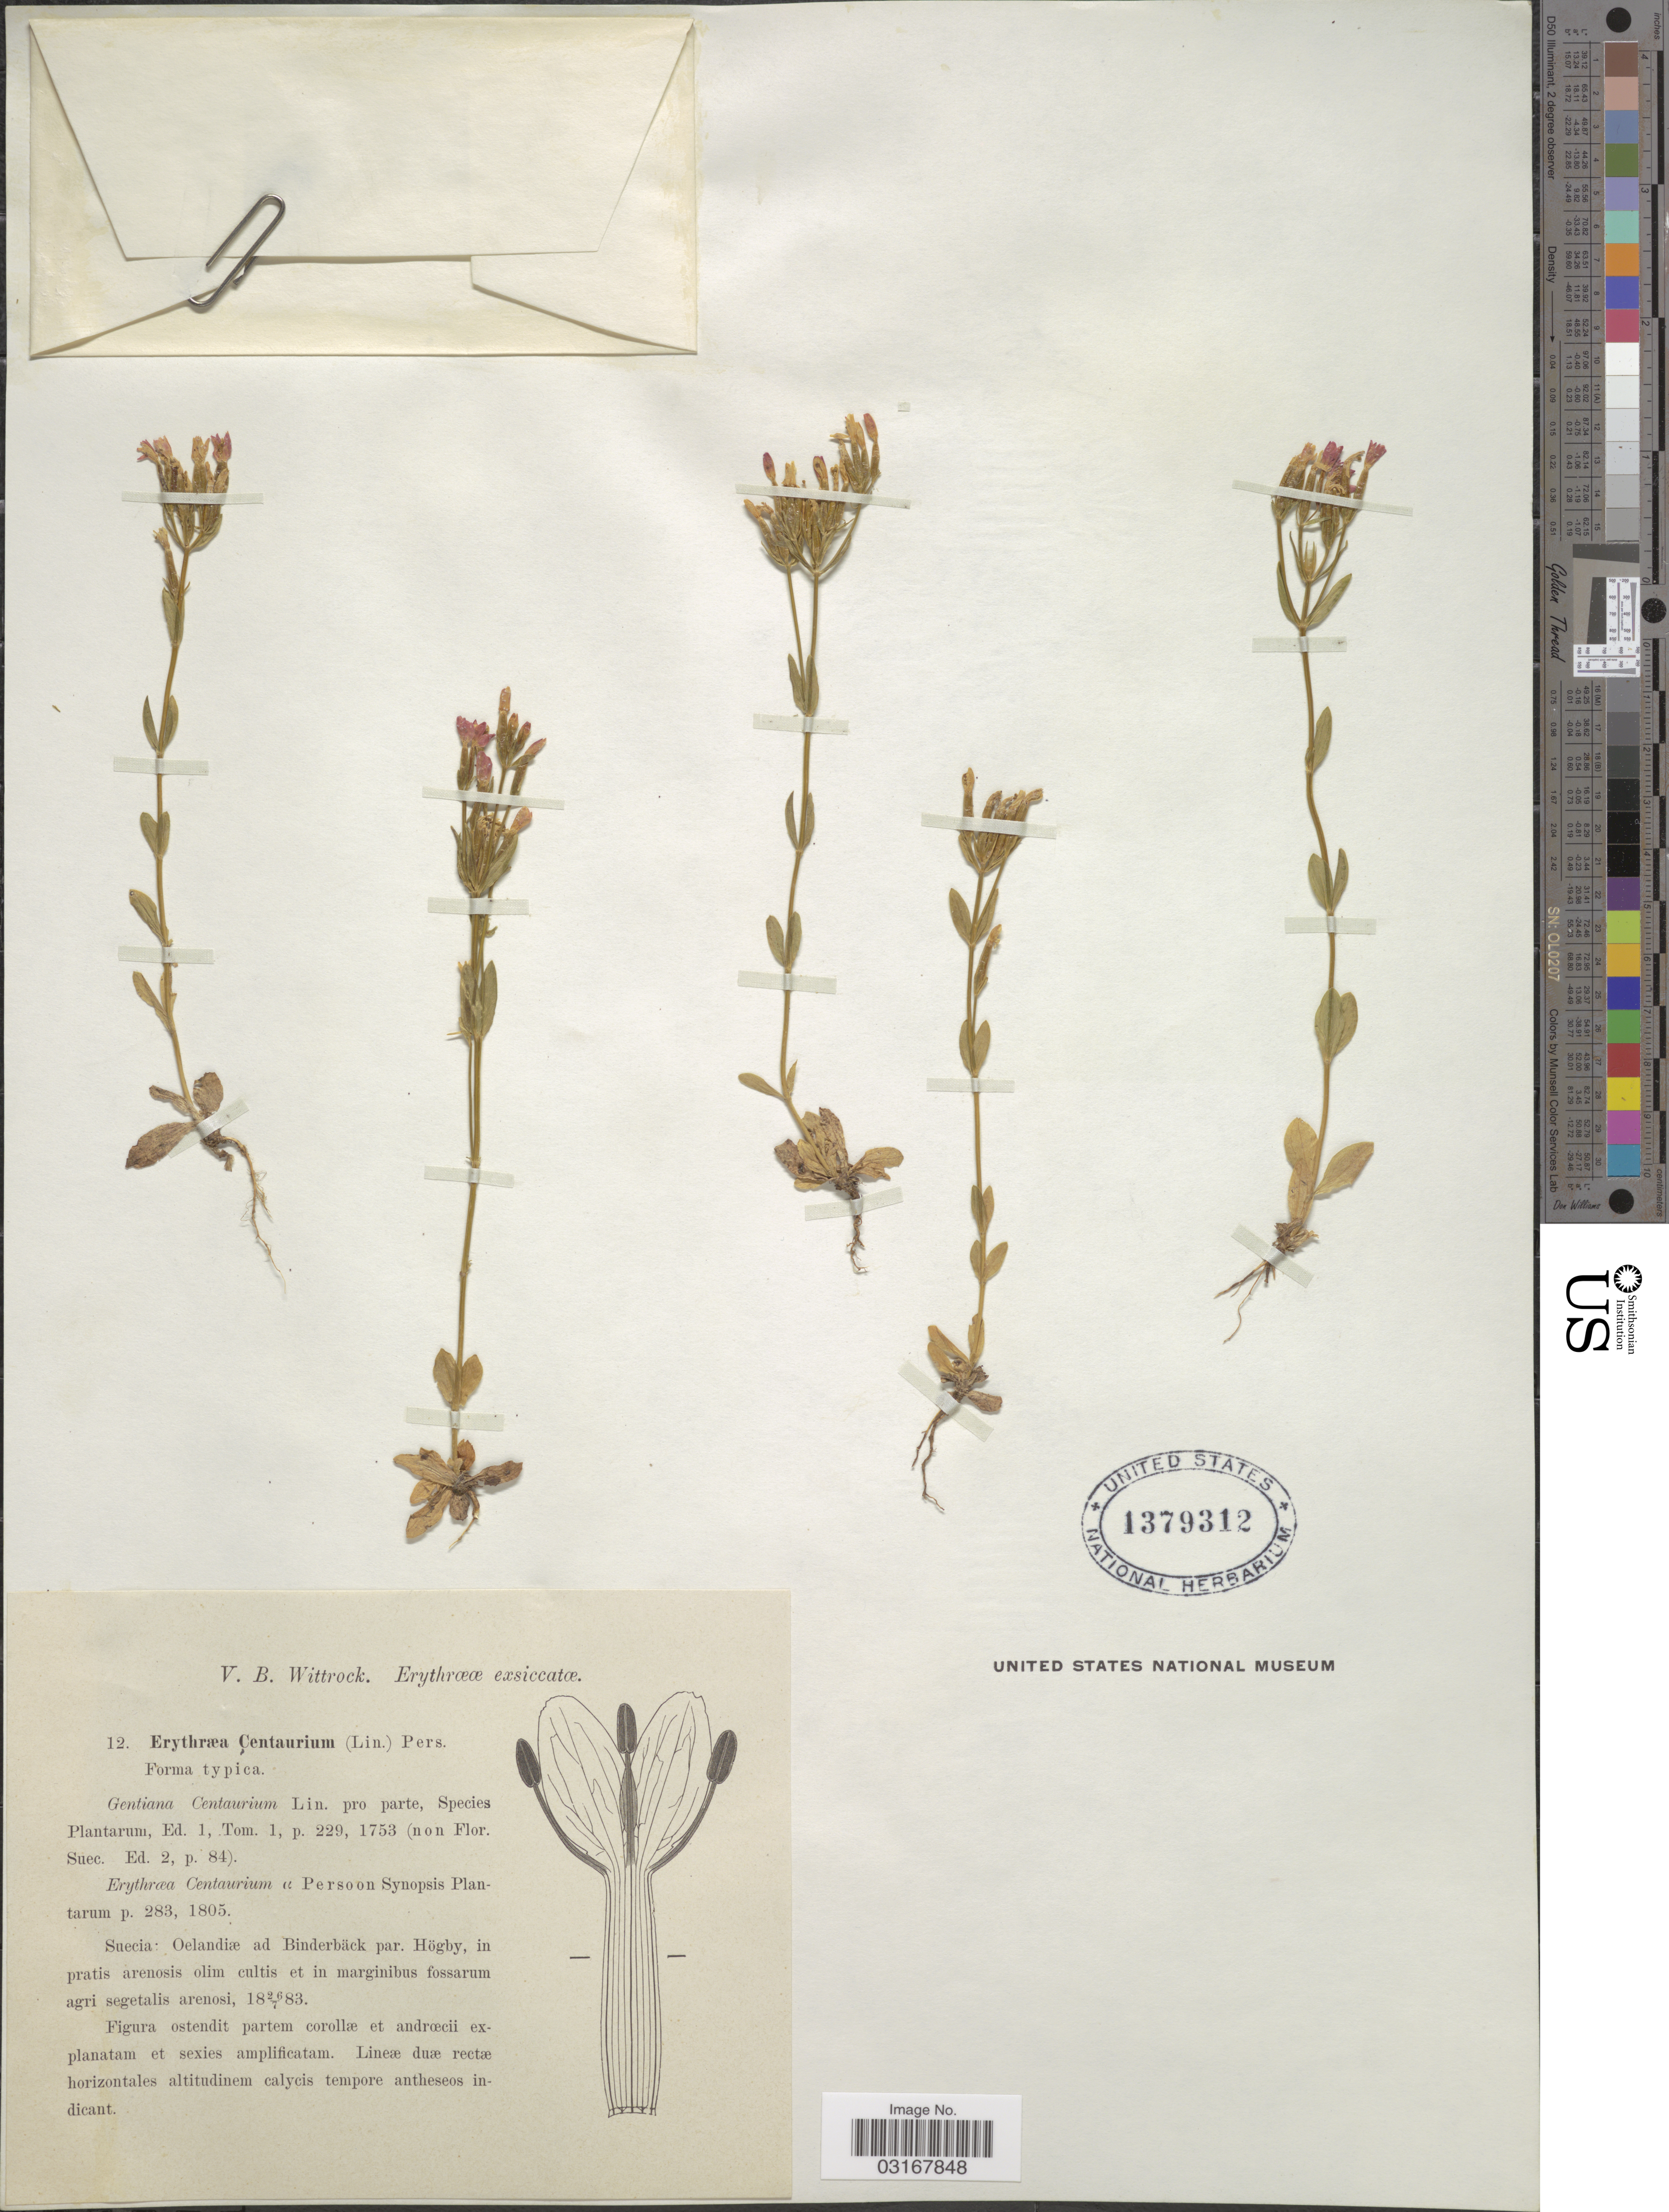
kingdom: Plantae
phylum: Tracheophyta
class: Magnoliopsida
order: Gentianales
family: Gentianaceae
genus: Centaurium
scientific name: Centaurium umbellatum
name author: Gilib.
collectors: V. Wittrock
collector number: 12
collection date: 1883-07-26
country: Sweden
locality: Suecia: Oelandiæ ad Binderbäck par. Högby, in pratis arenosis olim cultis et in marginibus fossarum agri segetalis arenosi.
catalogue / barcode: US 1379312